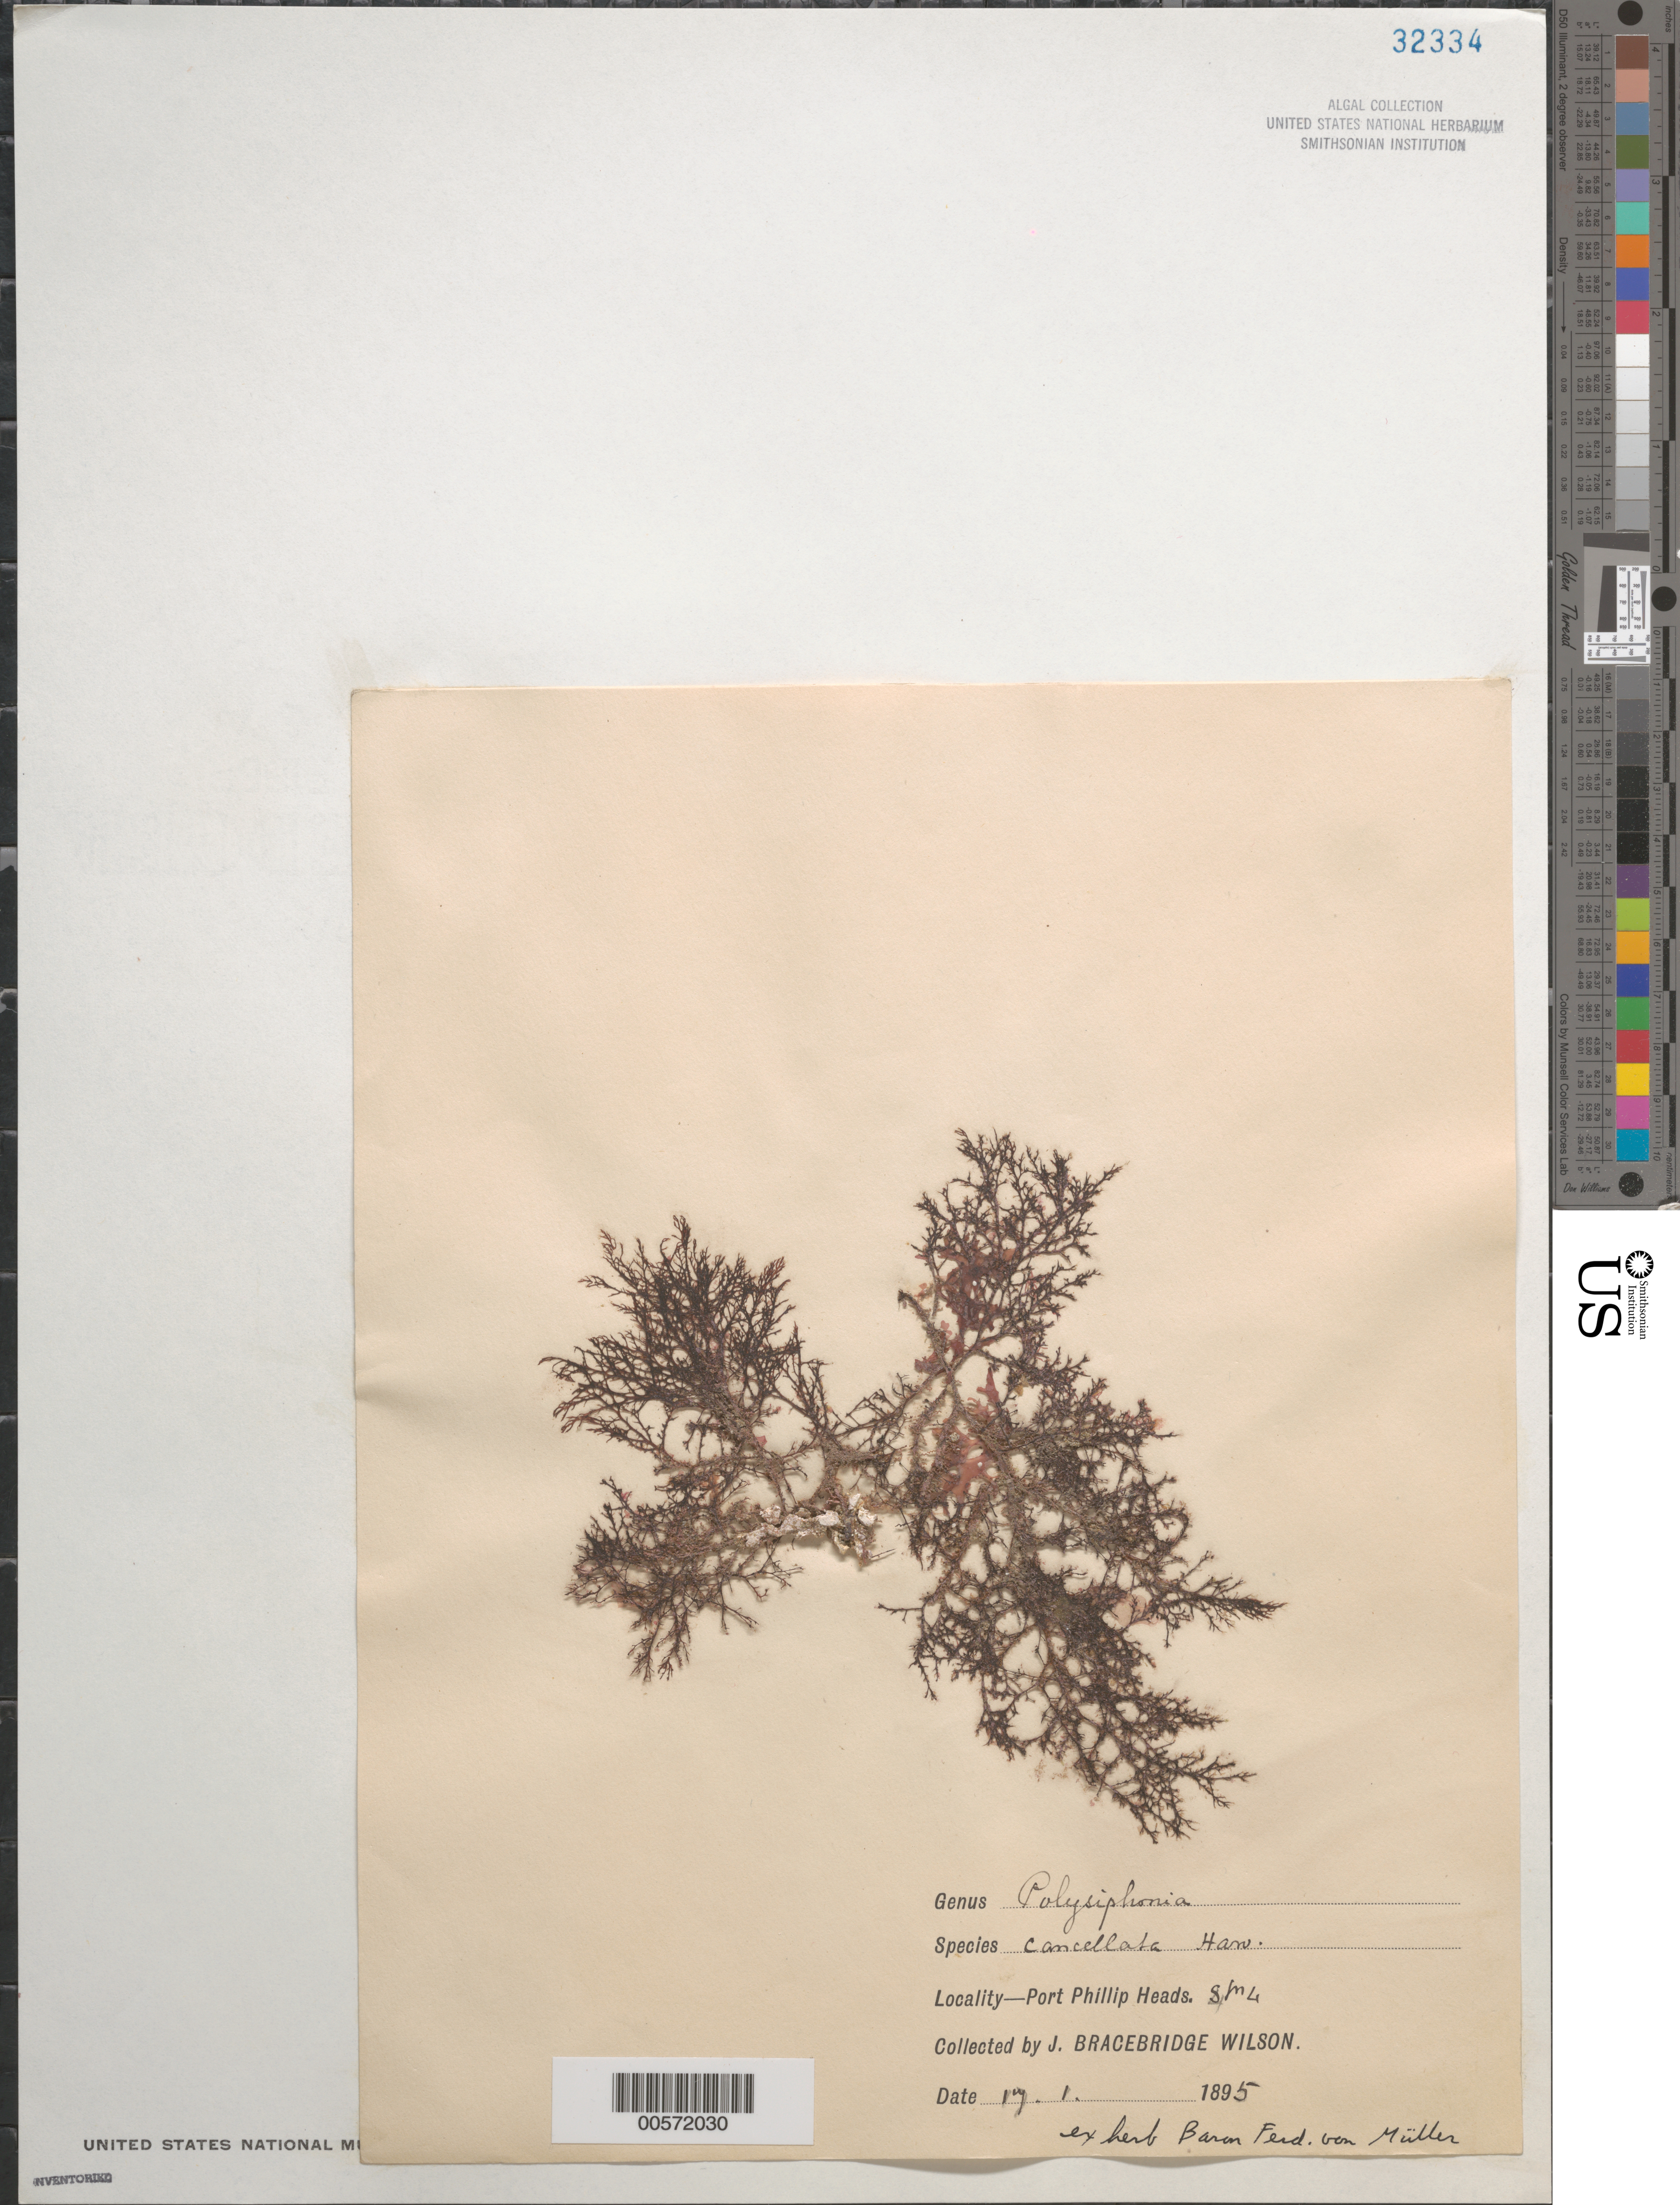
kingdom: Plantae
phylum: Rhodophyta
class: Florideophyceae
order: Ceramiales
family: Rhodomelaceae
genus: Polysiphonia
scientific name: Polysiphonia cancellata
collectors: J. B. Wilson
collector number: Station 4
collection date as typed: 17 Jan 1895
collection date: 1895-01-17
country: Australia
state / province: Victoria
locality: Port Phillip Heads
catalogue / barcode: US 32334